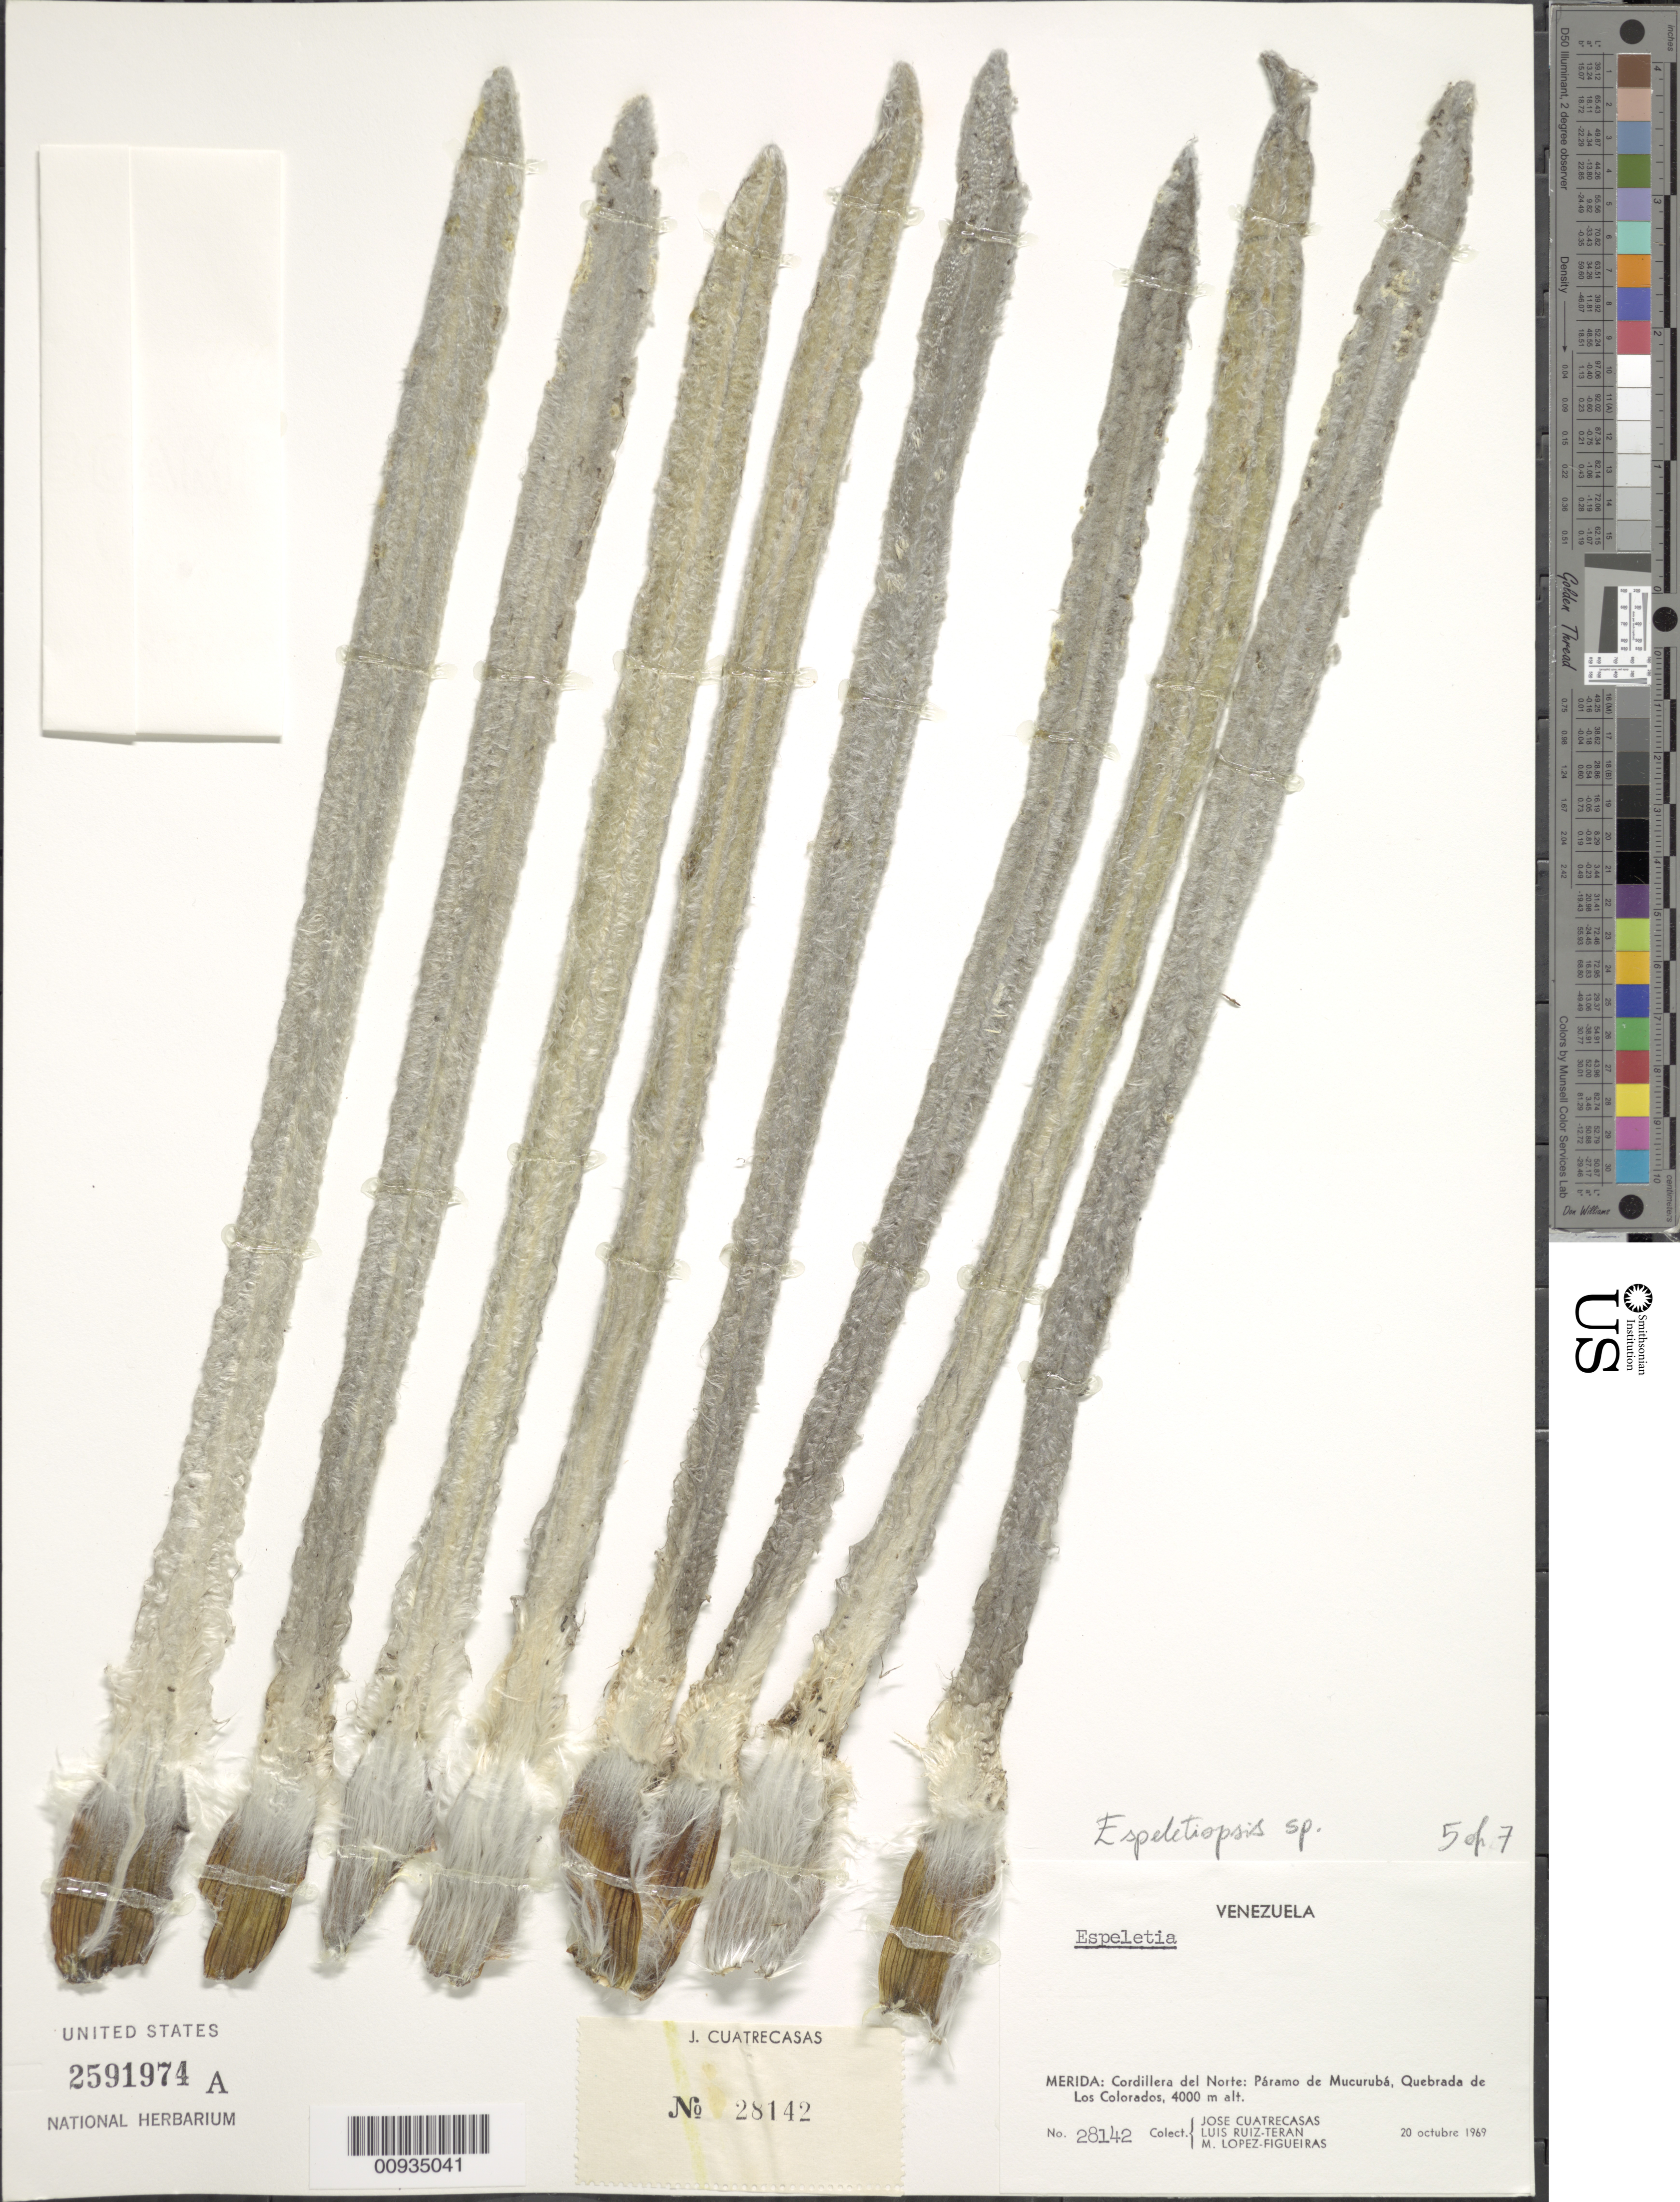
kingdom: Plantae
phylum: Tracheophyta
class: Magnoliopsida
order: Asterales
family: Asteraceae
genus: Espeletiopsis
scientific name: Espeletiopsis sp.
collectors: J. Cuatrecasas, L. Teran & M. López Figueiras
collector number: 28142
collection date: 1969-10-20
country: Venezuela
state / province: Mérida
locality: Cordillera del Norte, Paramo de Mucuruba, Quebrada deLos Colorados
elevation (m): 4000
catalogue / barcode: US 2591974A